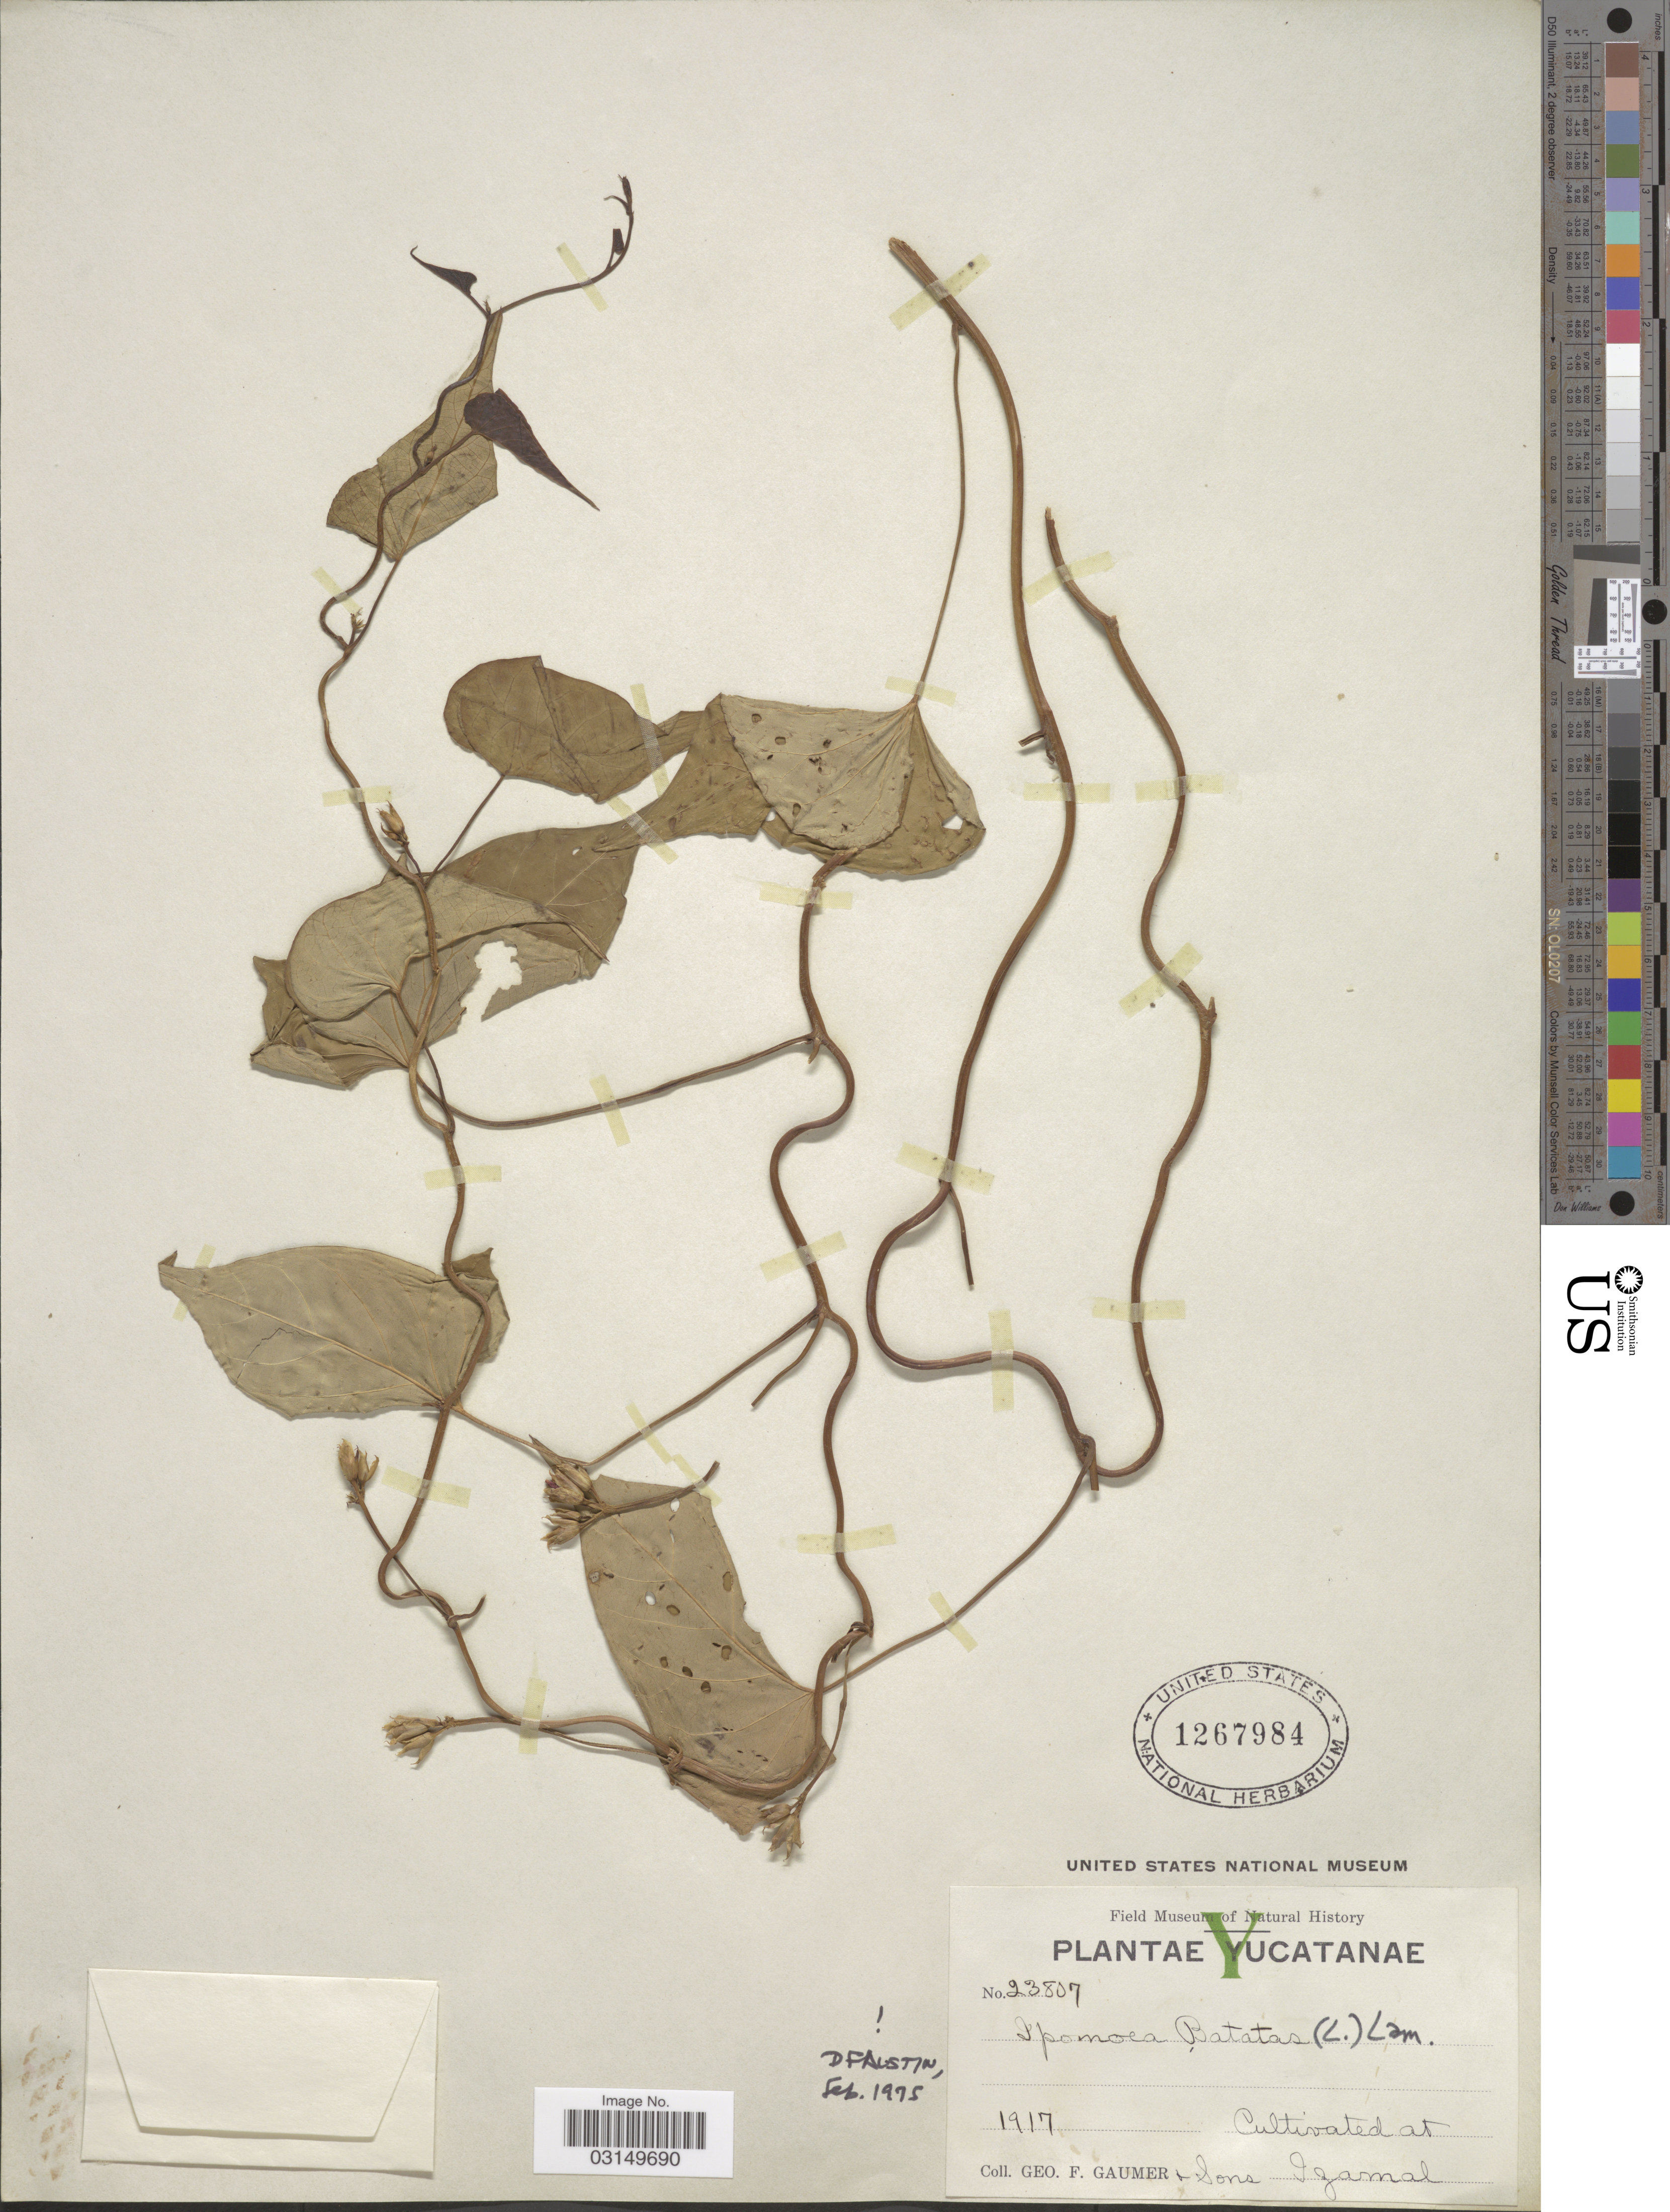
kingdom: Plantae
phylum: Tracheophyta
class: Magnoliopsida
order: Solanales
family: Convolvulaceae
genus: Ipomoea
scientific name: Ipomoea batatas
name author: (L.) Lam.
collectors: G. F. Gaumer & Sons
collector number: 23807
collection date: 1917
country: Mexico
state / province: Yucatán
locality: Cultivated at Izamal.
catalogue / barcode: US 1267984